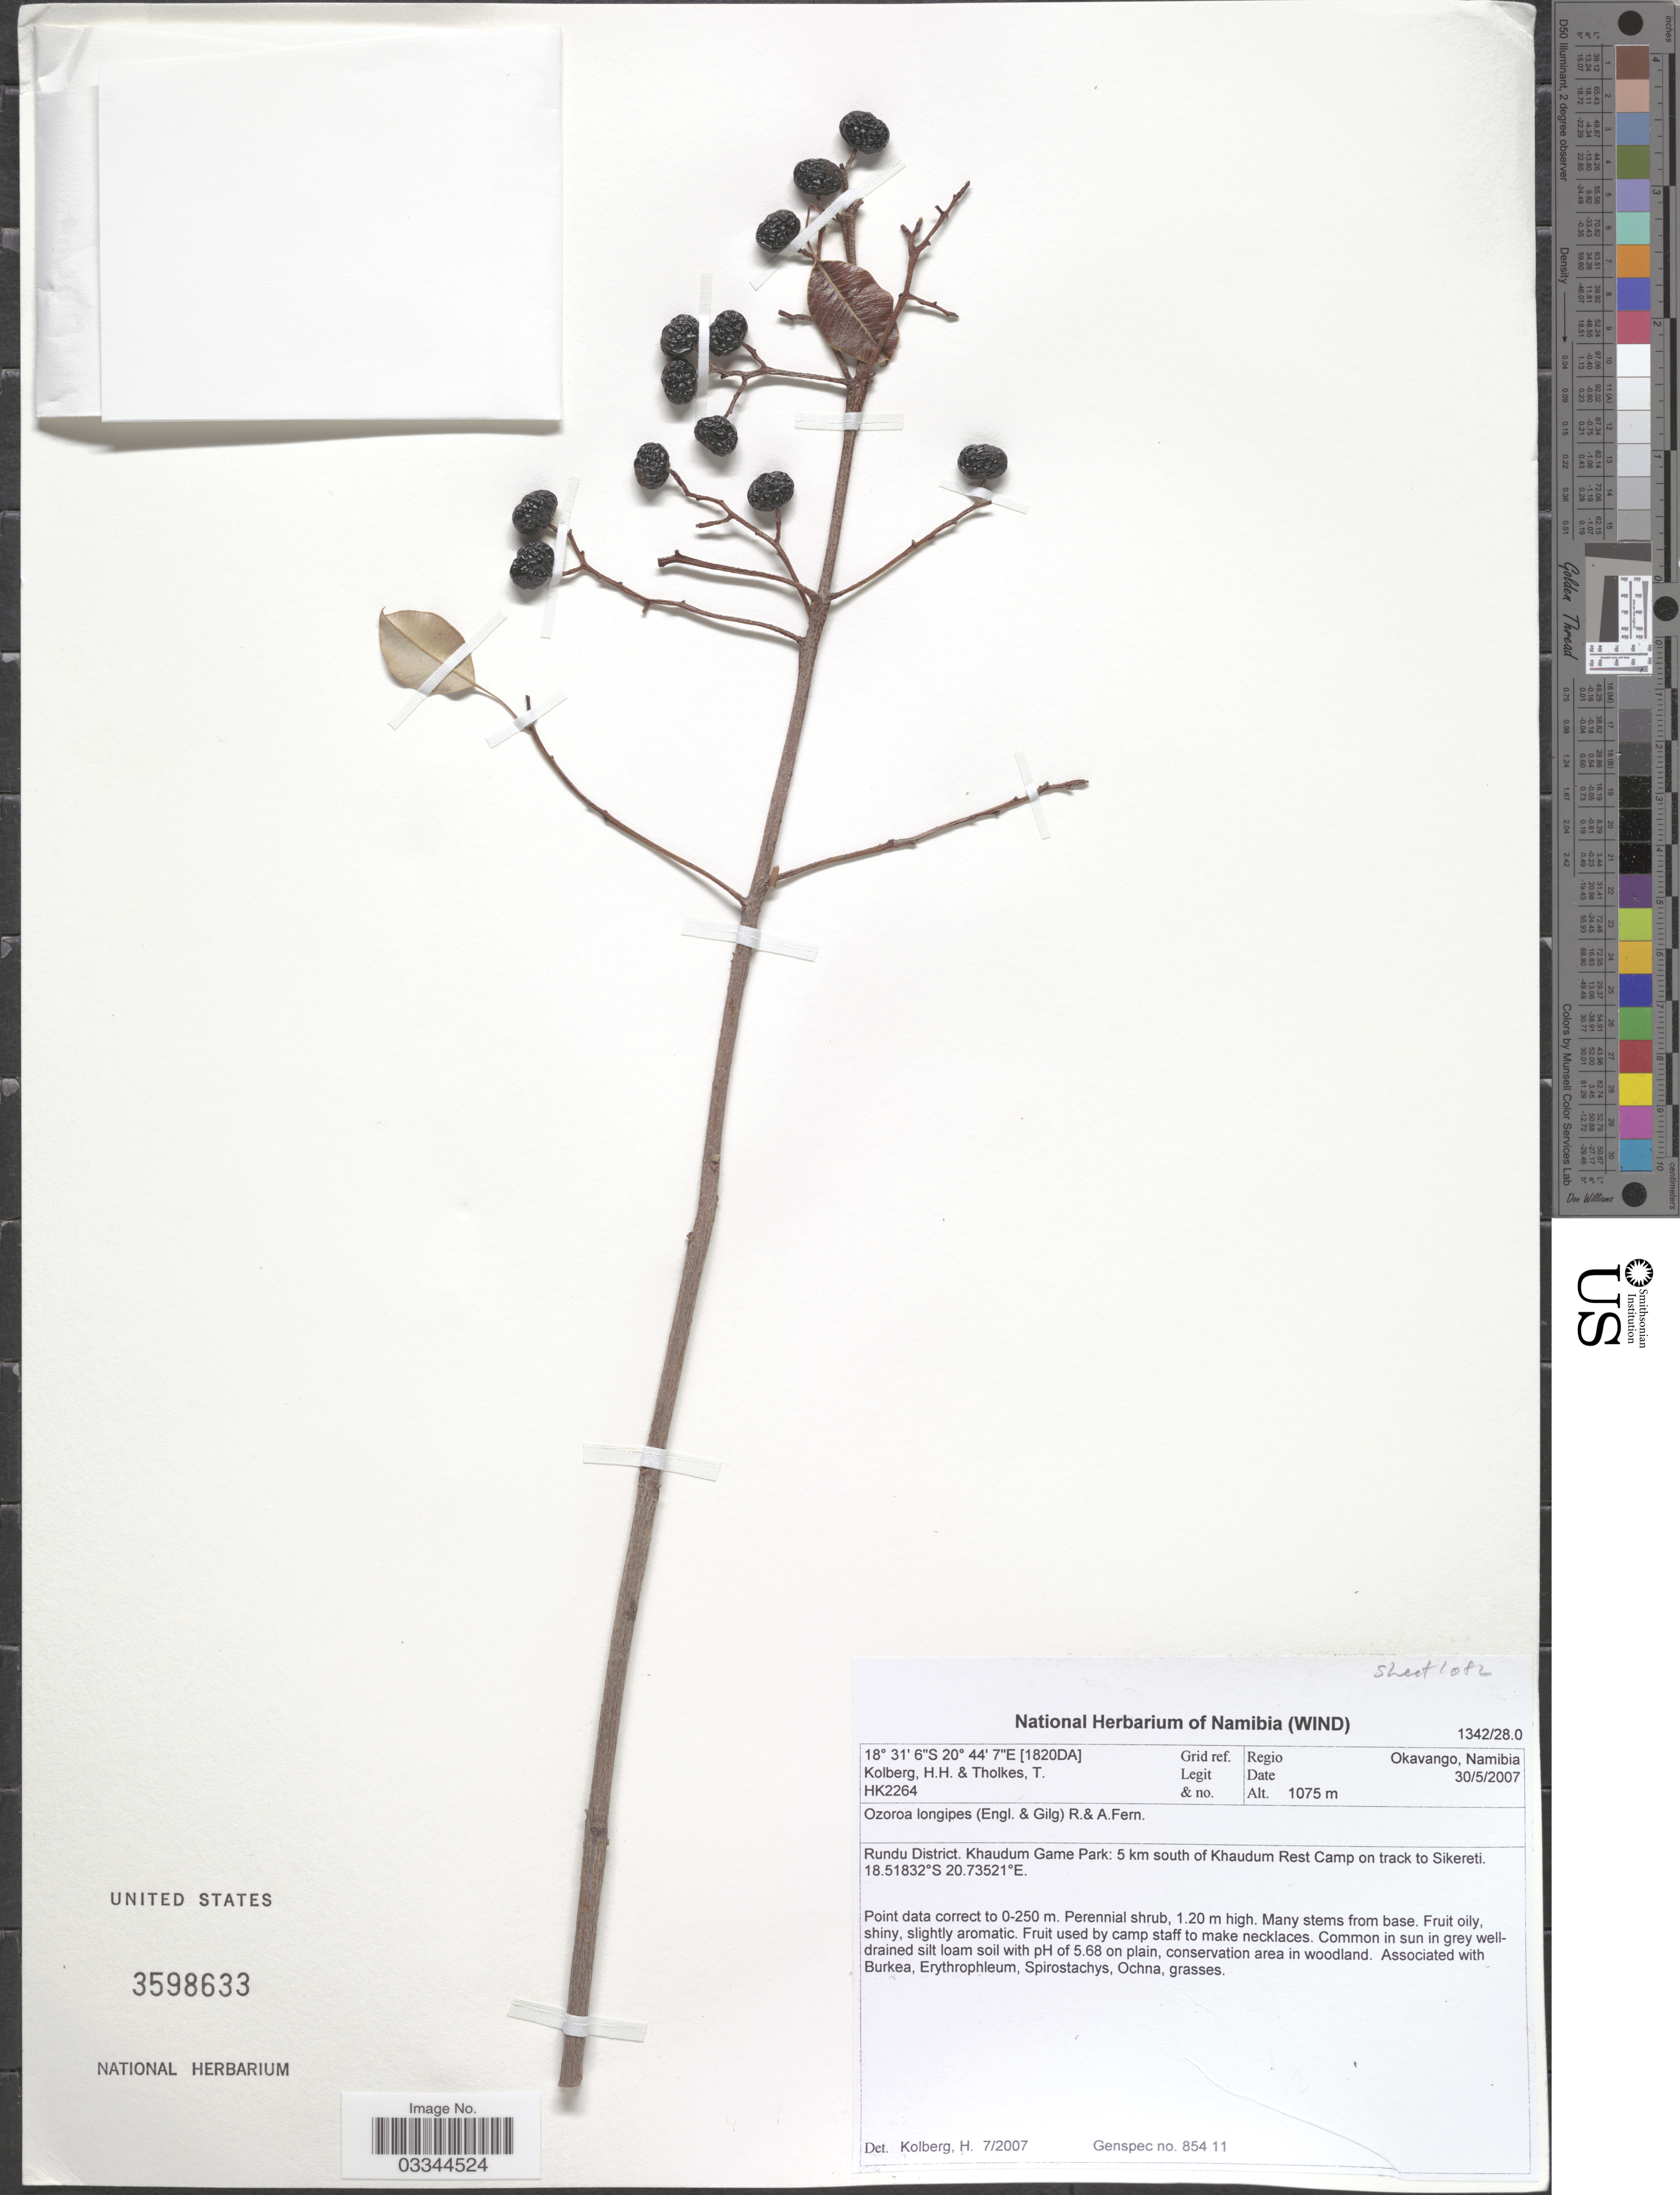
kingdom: Plantae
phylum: Tracheophyta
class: Magnoliopsida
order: Sapindales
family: Anacardiaceae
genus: Ozoroa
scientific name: Ozoroa longipes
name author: (Engl. & Gilg) R. Fern. & A. Fern.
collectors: H. H. Kolberg & T. Tholkes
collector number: HK2264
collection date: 2007-05-30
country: Namibia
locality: [1820DA] Grid ref. Regio Okavango, Namibia. Rundu District. Khaudum Game Park: 5 km south of Khaudum Rest Camp on track to Sikereti.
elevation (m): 1075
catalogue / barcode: US 3598633